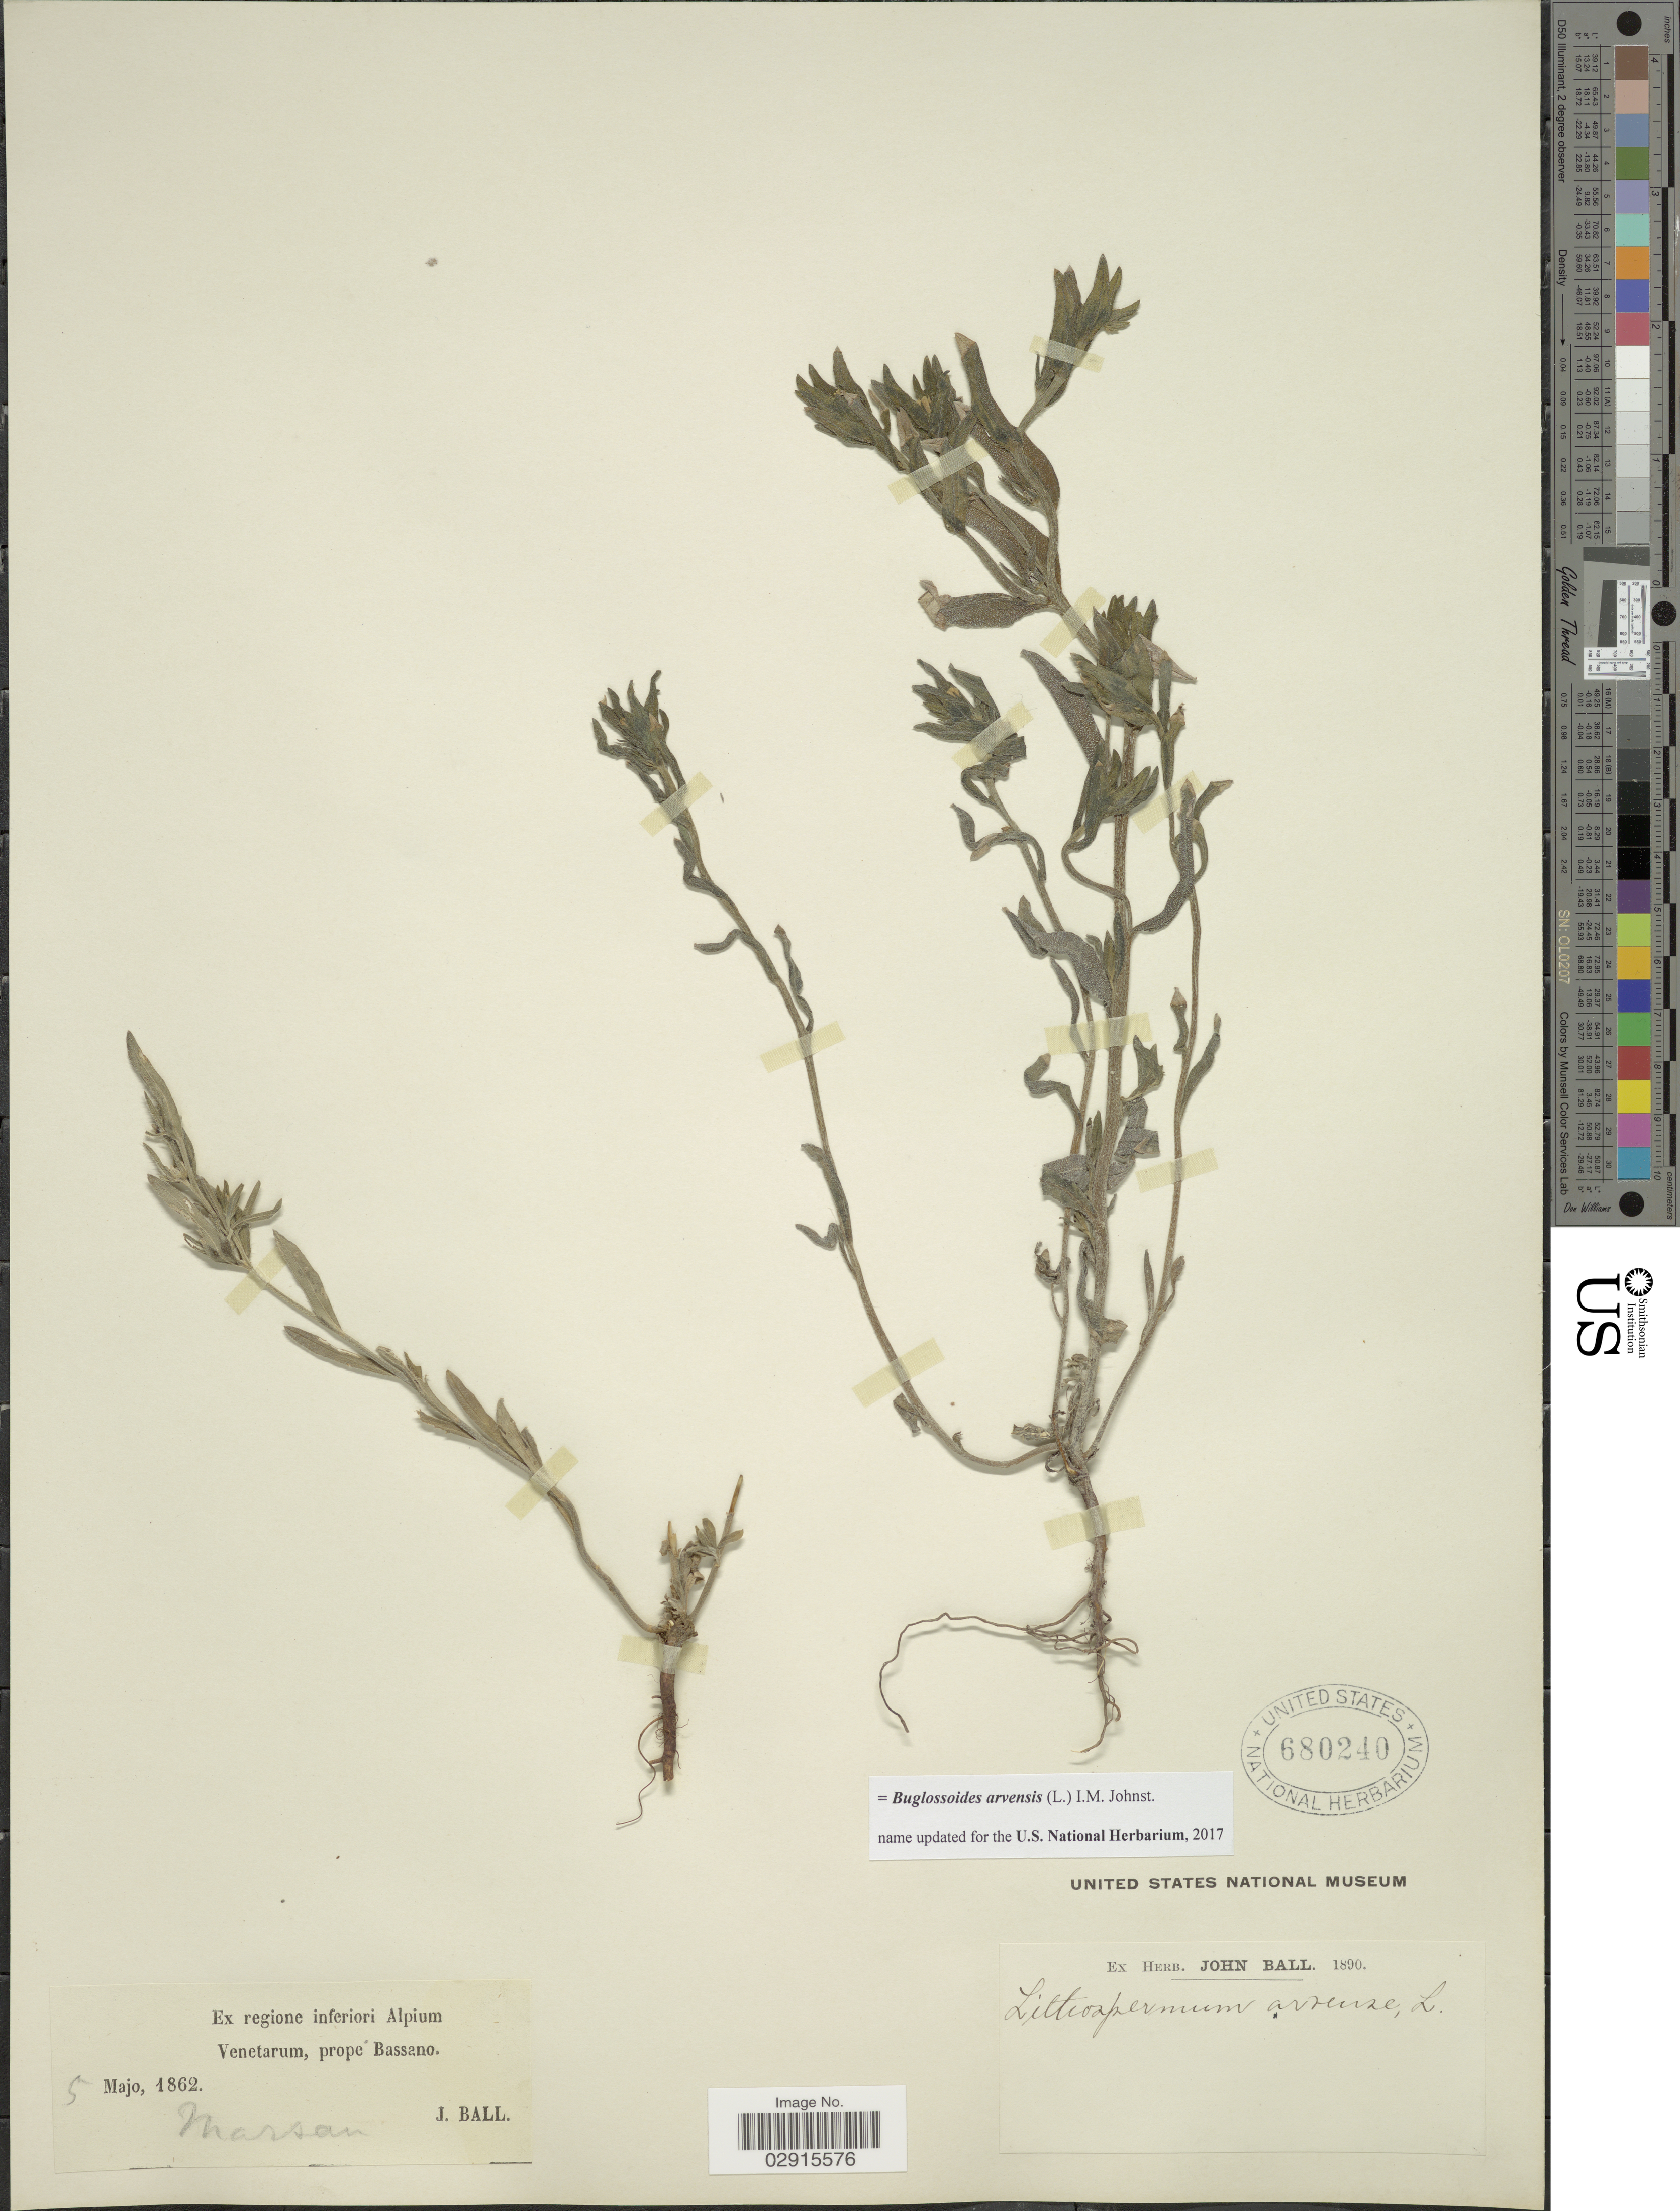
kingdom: Plantae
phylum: Tracheophyta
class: Magnoliopsida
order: Boraginales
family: Boraginaceae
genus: Buglossoides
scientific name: Buglossoides arvensis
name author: (L.) I.M. Johnst.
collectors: J. Ball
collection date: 1862-05-05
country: Italy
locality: Regione inferiori Alpium, Venetarum, prope Bassano, Marsan.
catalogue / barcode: US 680240